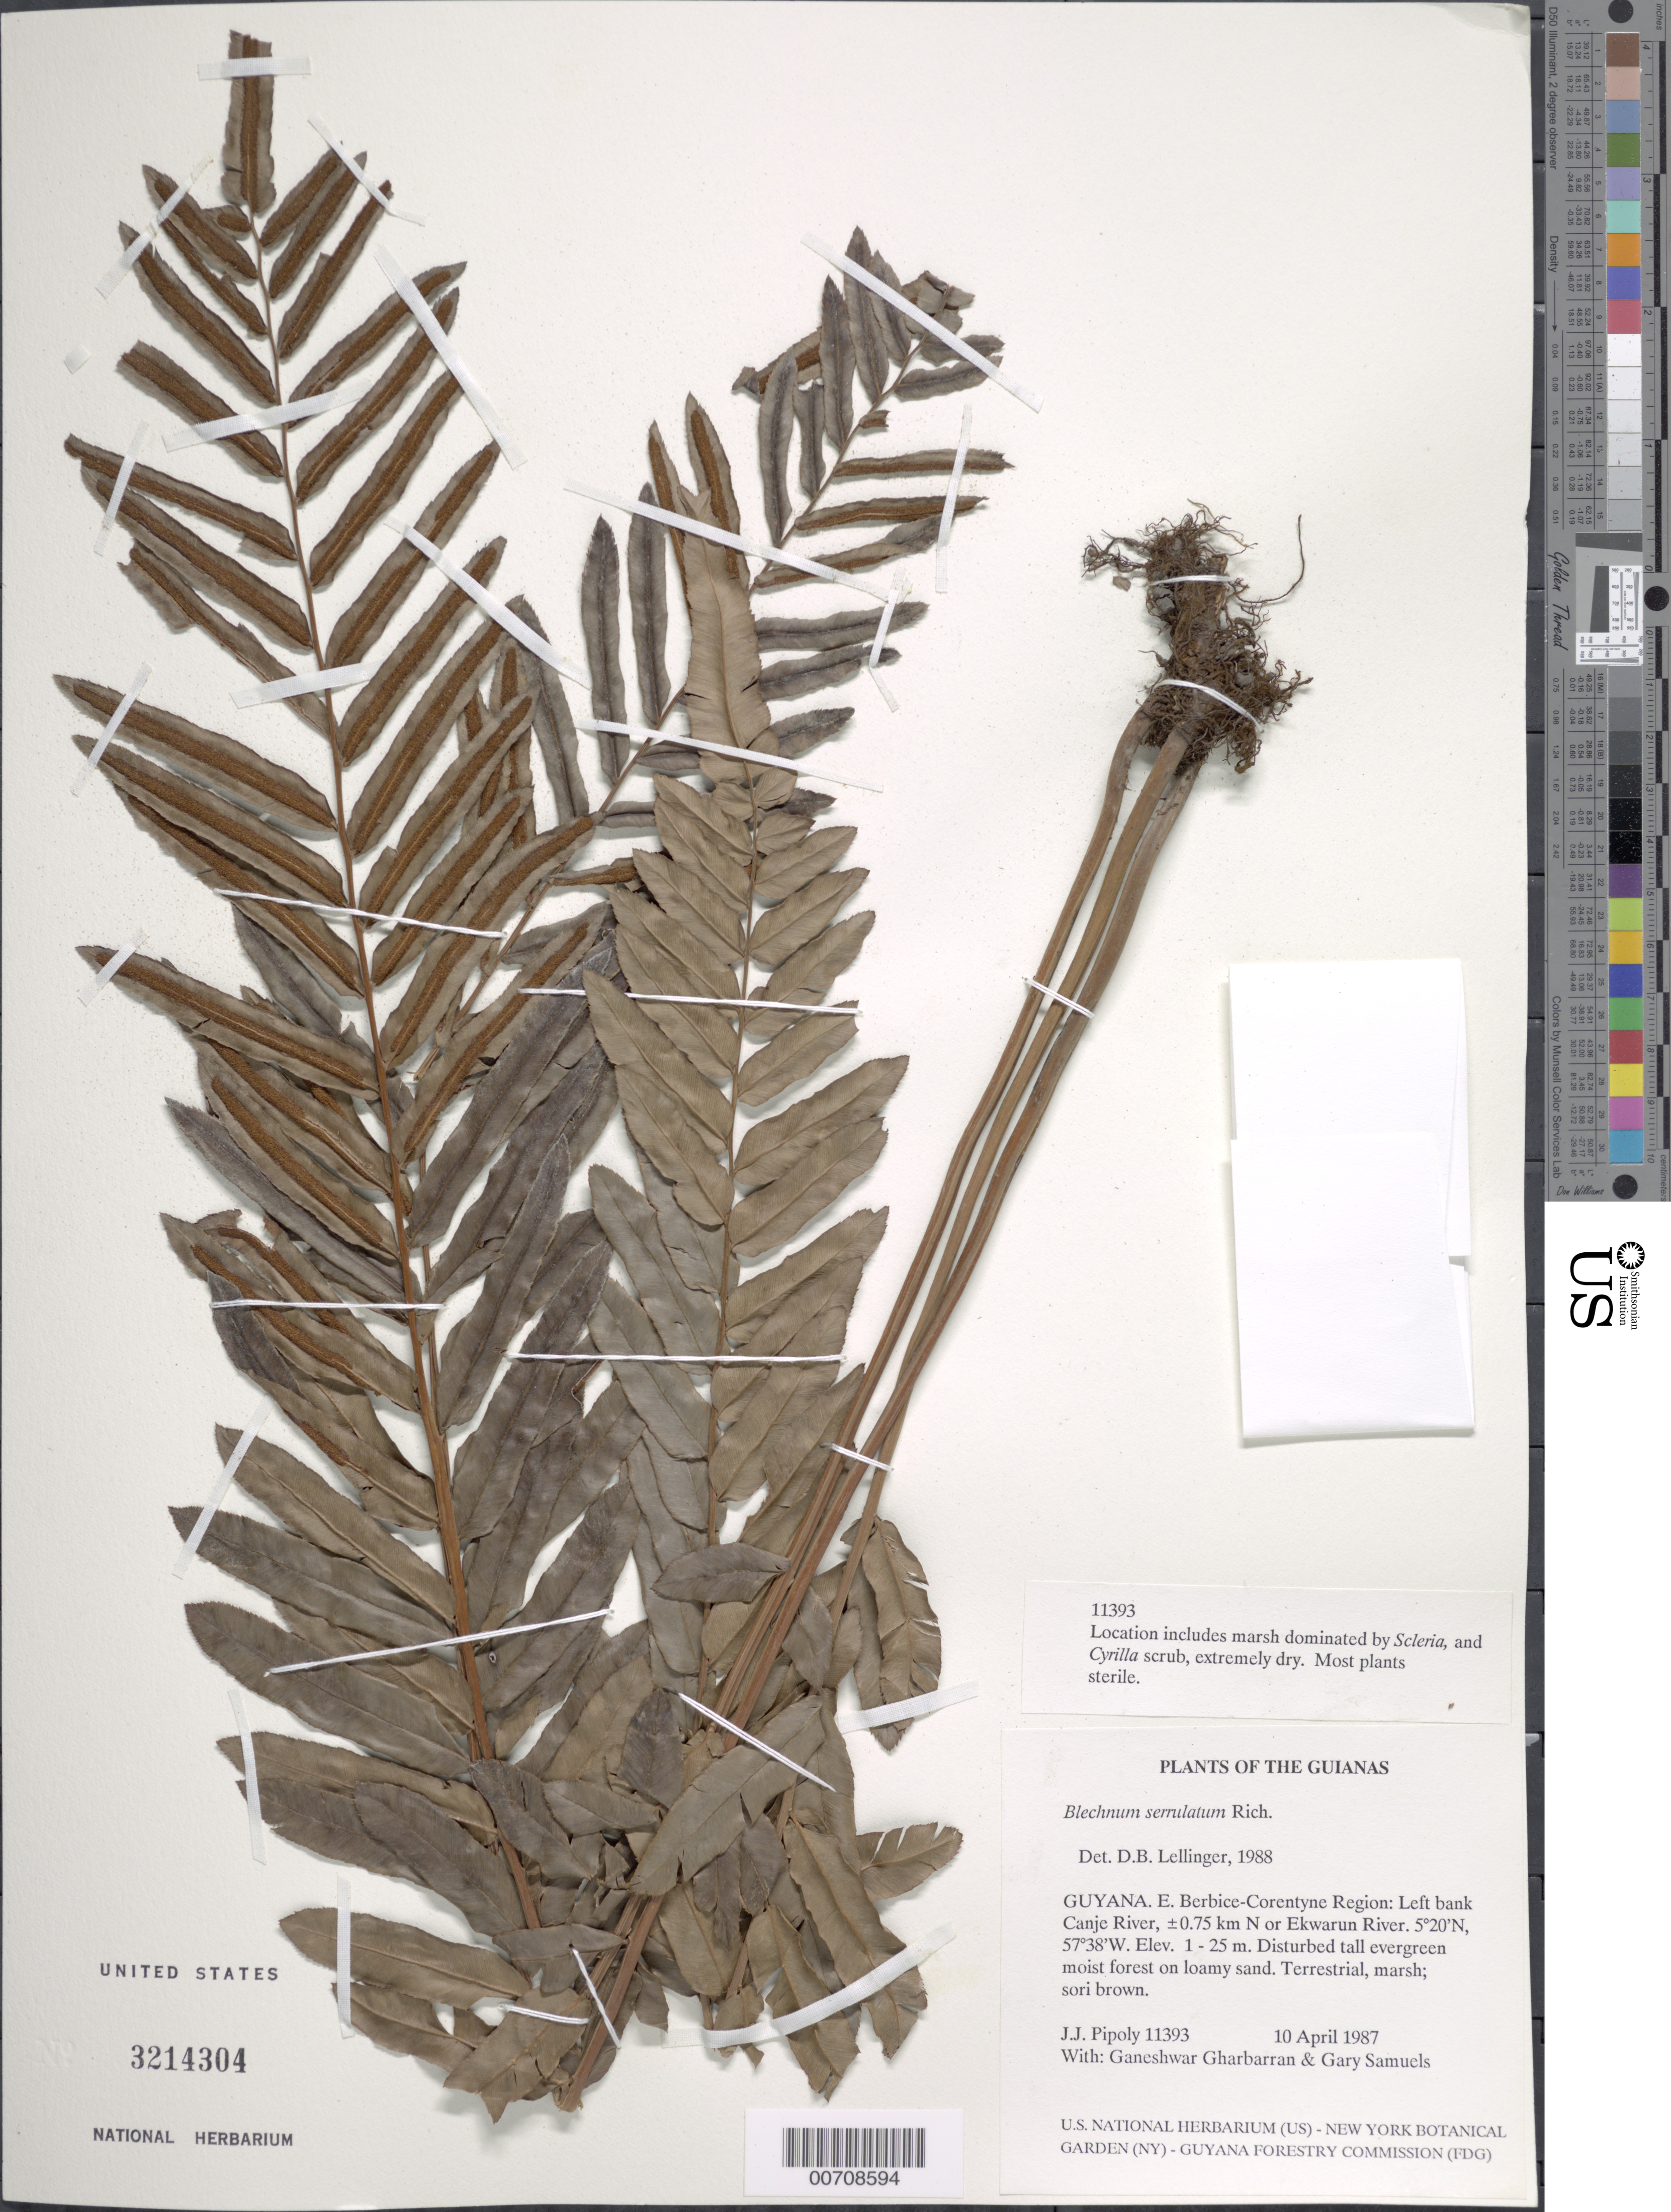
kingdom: Plantae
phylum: Tracheophyta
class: Polypodiopsida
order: Polypodiales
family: Blechnaceae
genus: Telmatoblechnum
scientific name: Telmatoblechnum serrulatum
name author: (Rich.) Perrie et al.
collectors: J. J. Pipoly, G. Gharbarran & G. Samuels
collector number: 11393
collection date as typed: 10 April 1987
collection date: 1987-04-10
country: Guyana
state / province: E. Berbice-Corentyne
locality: Canje River, ± 0.75 km N of Ekwarun River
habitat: Disturbed tall evergreen moist forest on loamy sand. Location includes marsh dominated by Scleria, and Cyrilla scrub, extremely dry. Most plants sterile.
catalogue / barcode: US 3214304